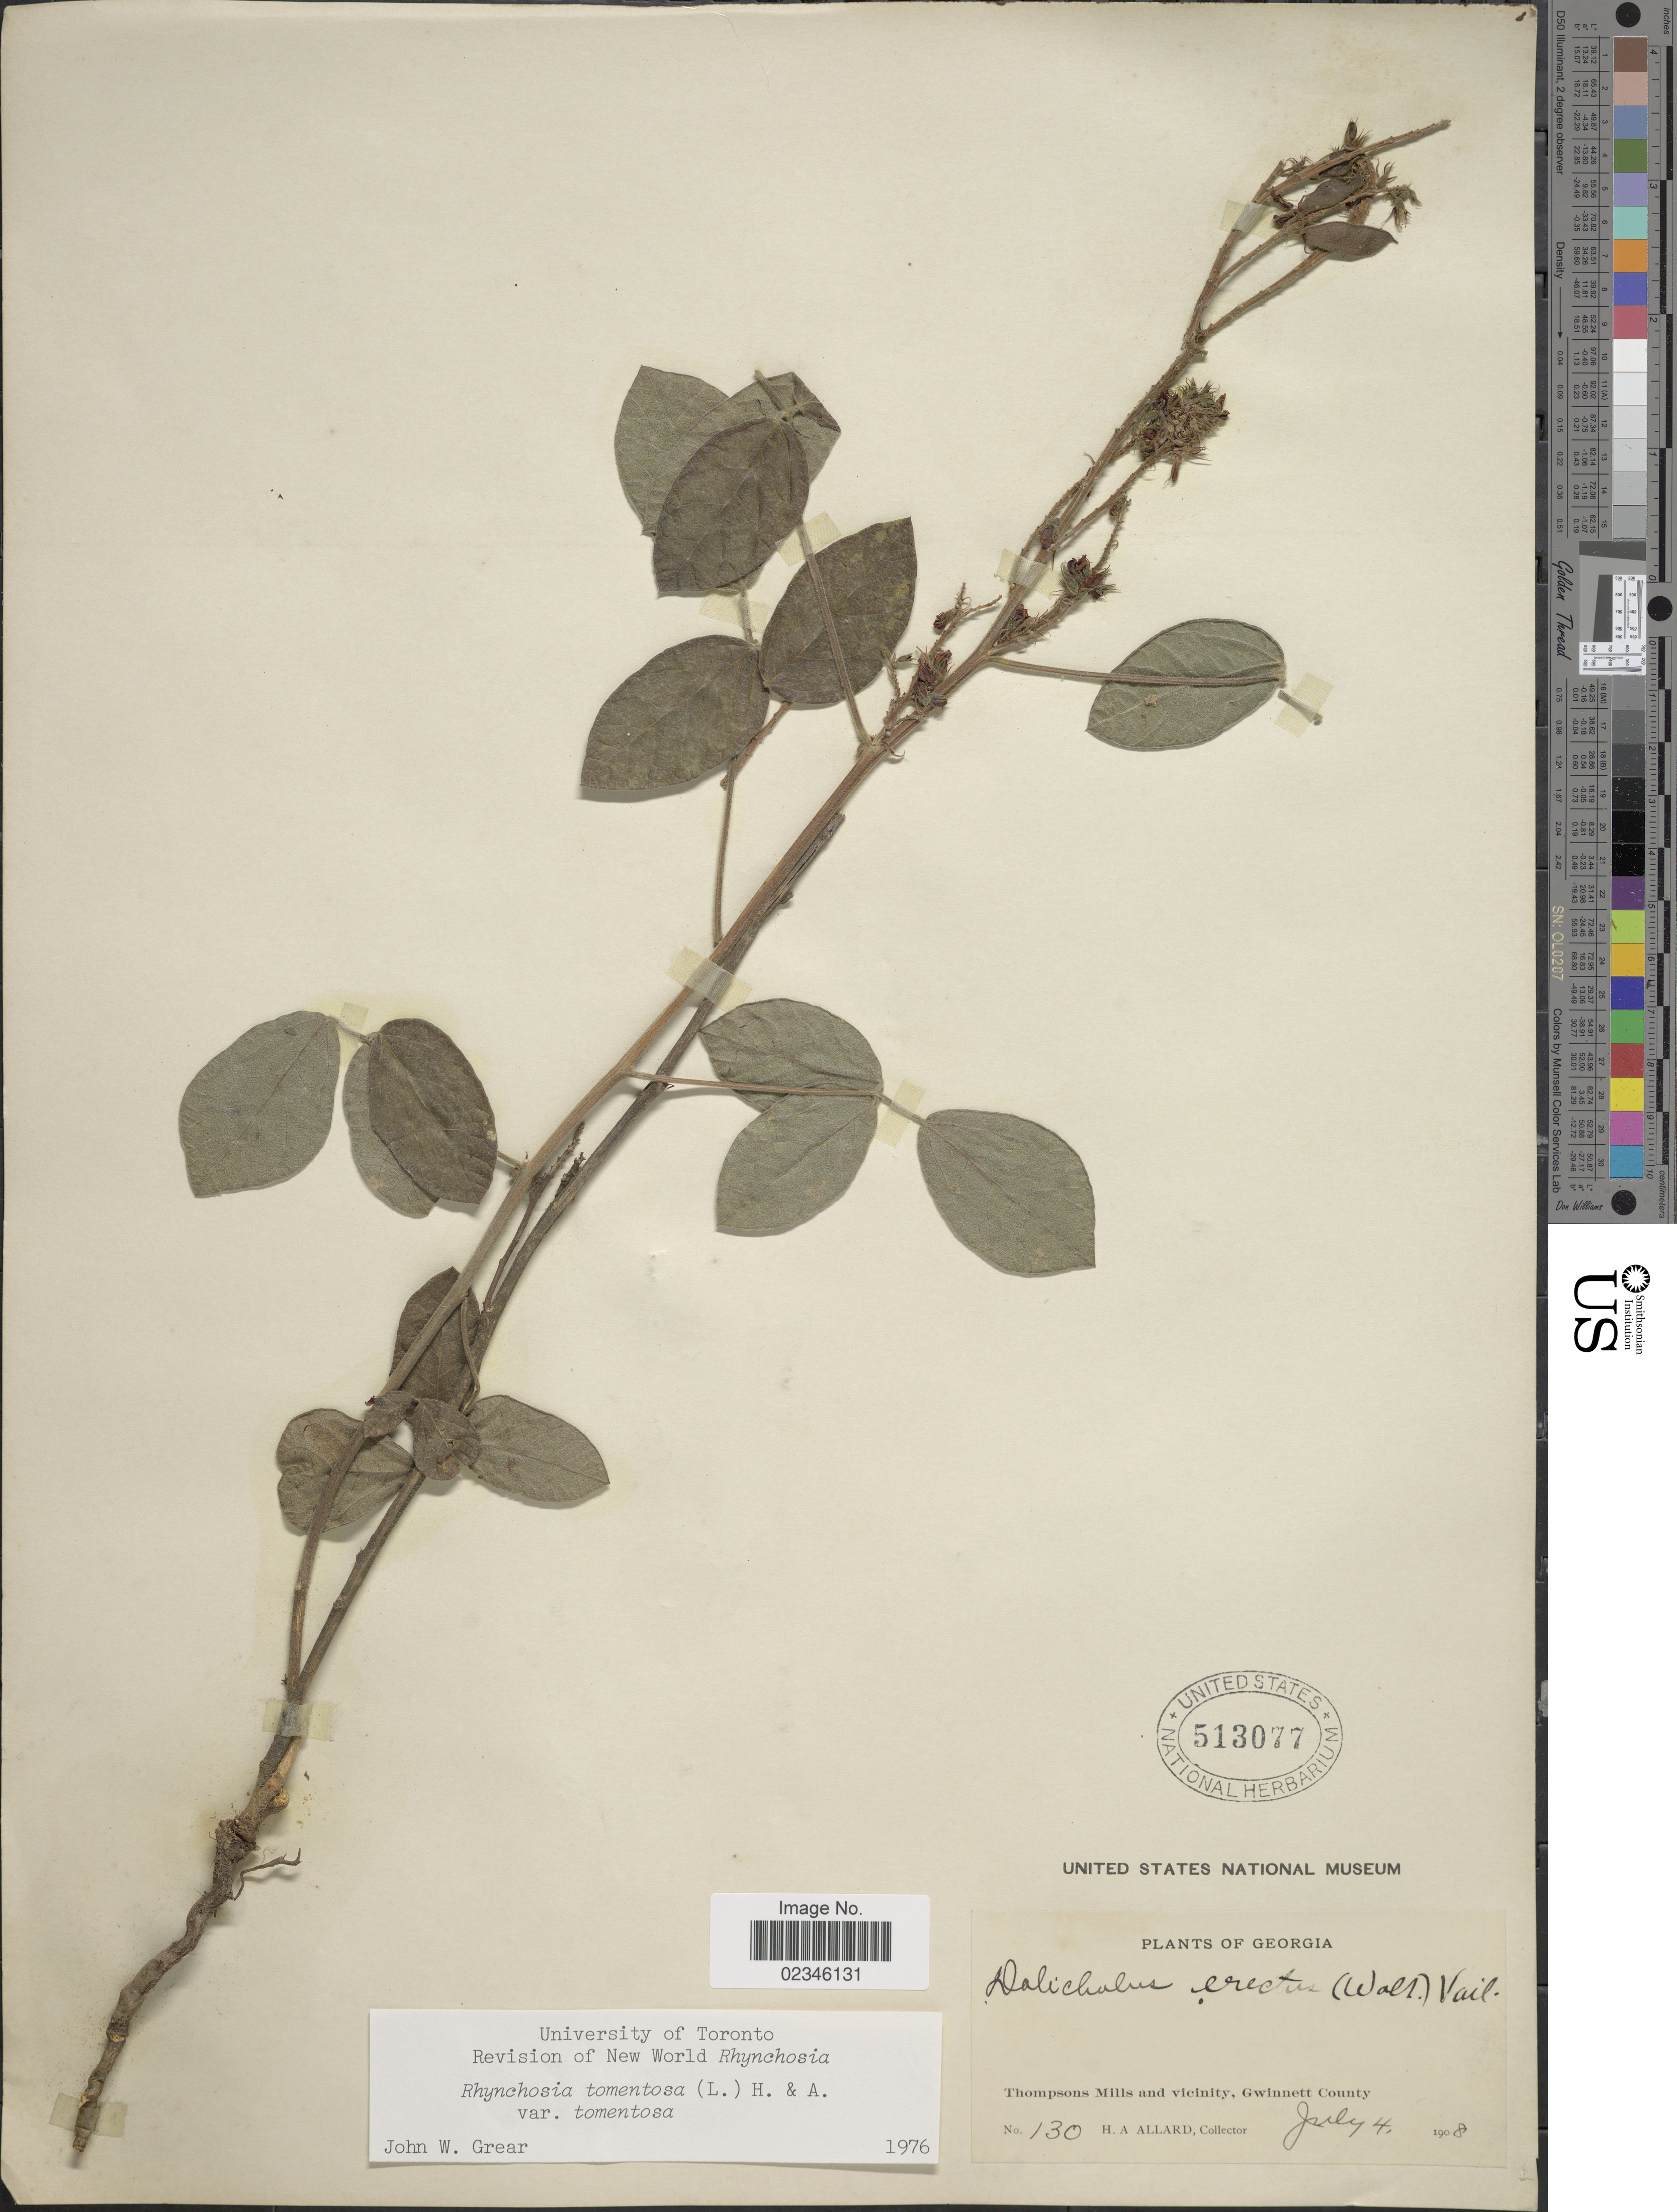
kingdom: Plantae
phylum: Tracheophyta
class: Magnoliopsida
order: Fabales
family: Fabaceae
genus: Rhynchosia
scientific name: Rhynchosia tomentosa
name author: (L.) Hook. & Arn.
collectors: H. A. Allard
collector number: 130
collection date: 1908-07-04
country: United States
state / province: Georgia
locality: Thompsons Mills and vicinity, Gwinnett County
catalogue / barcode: US 513077